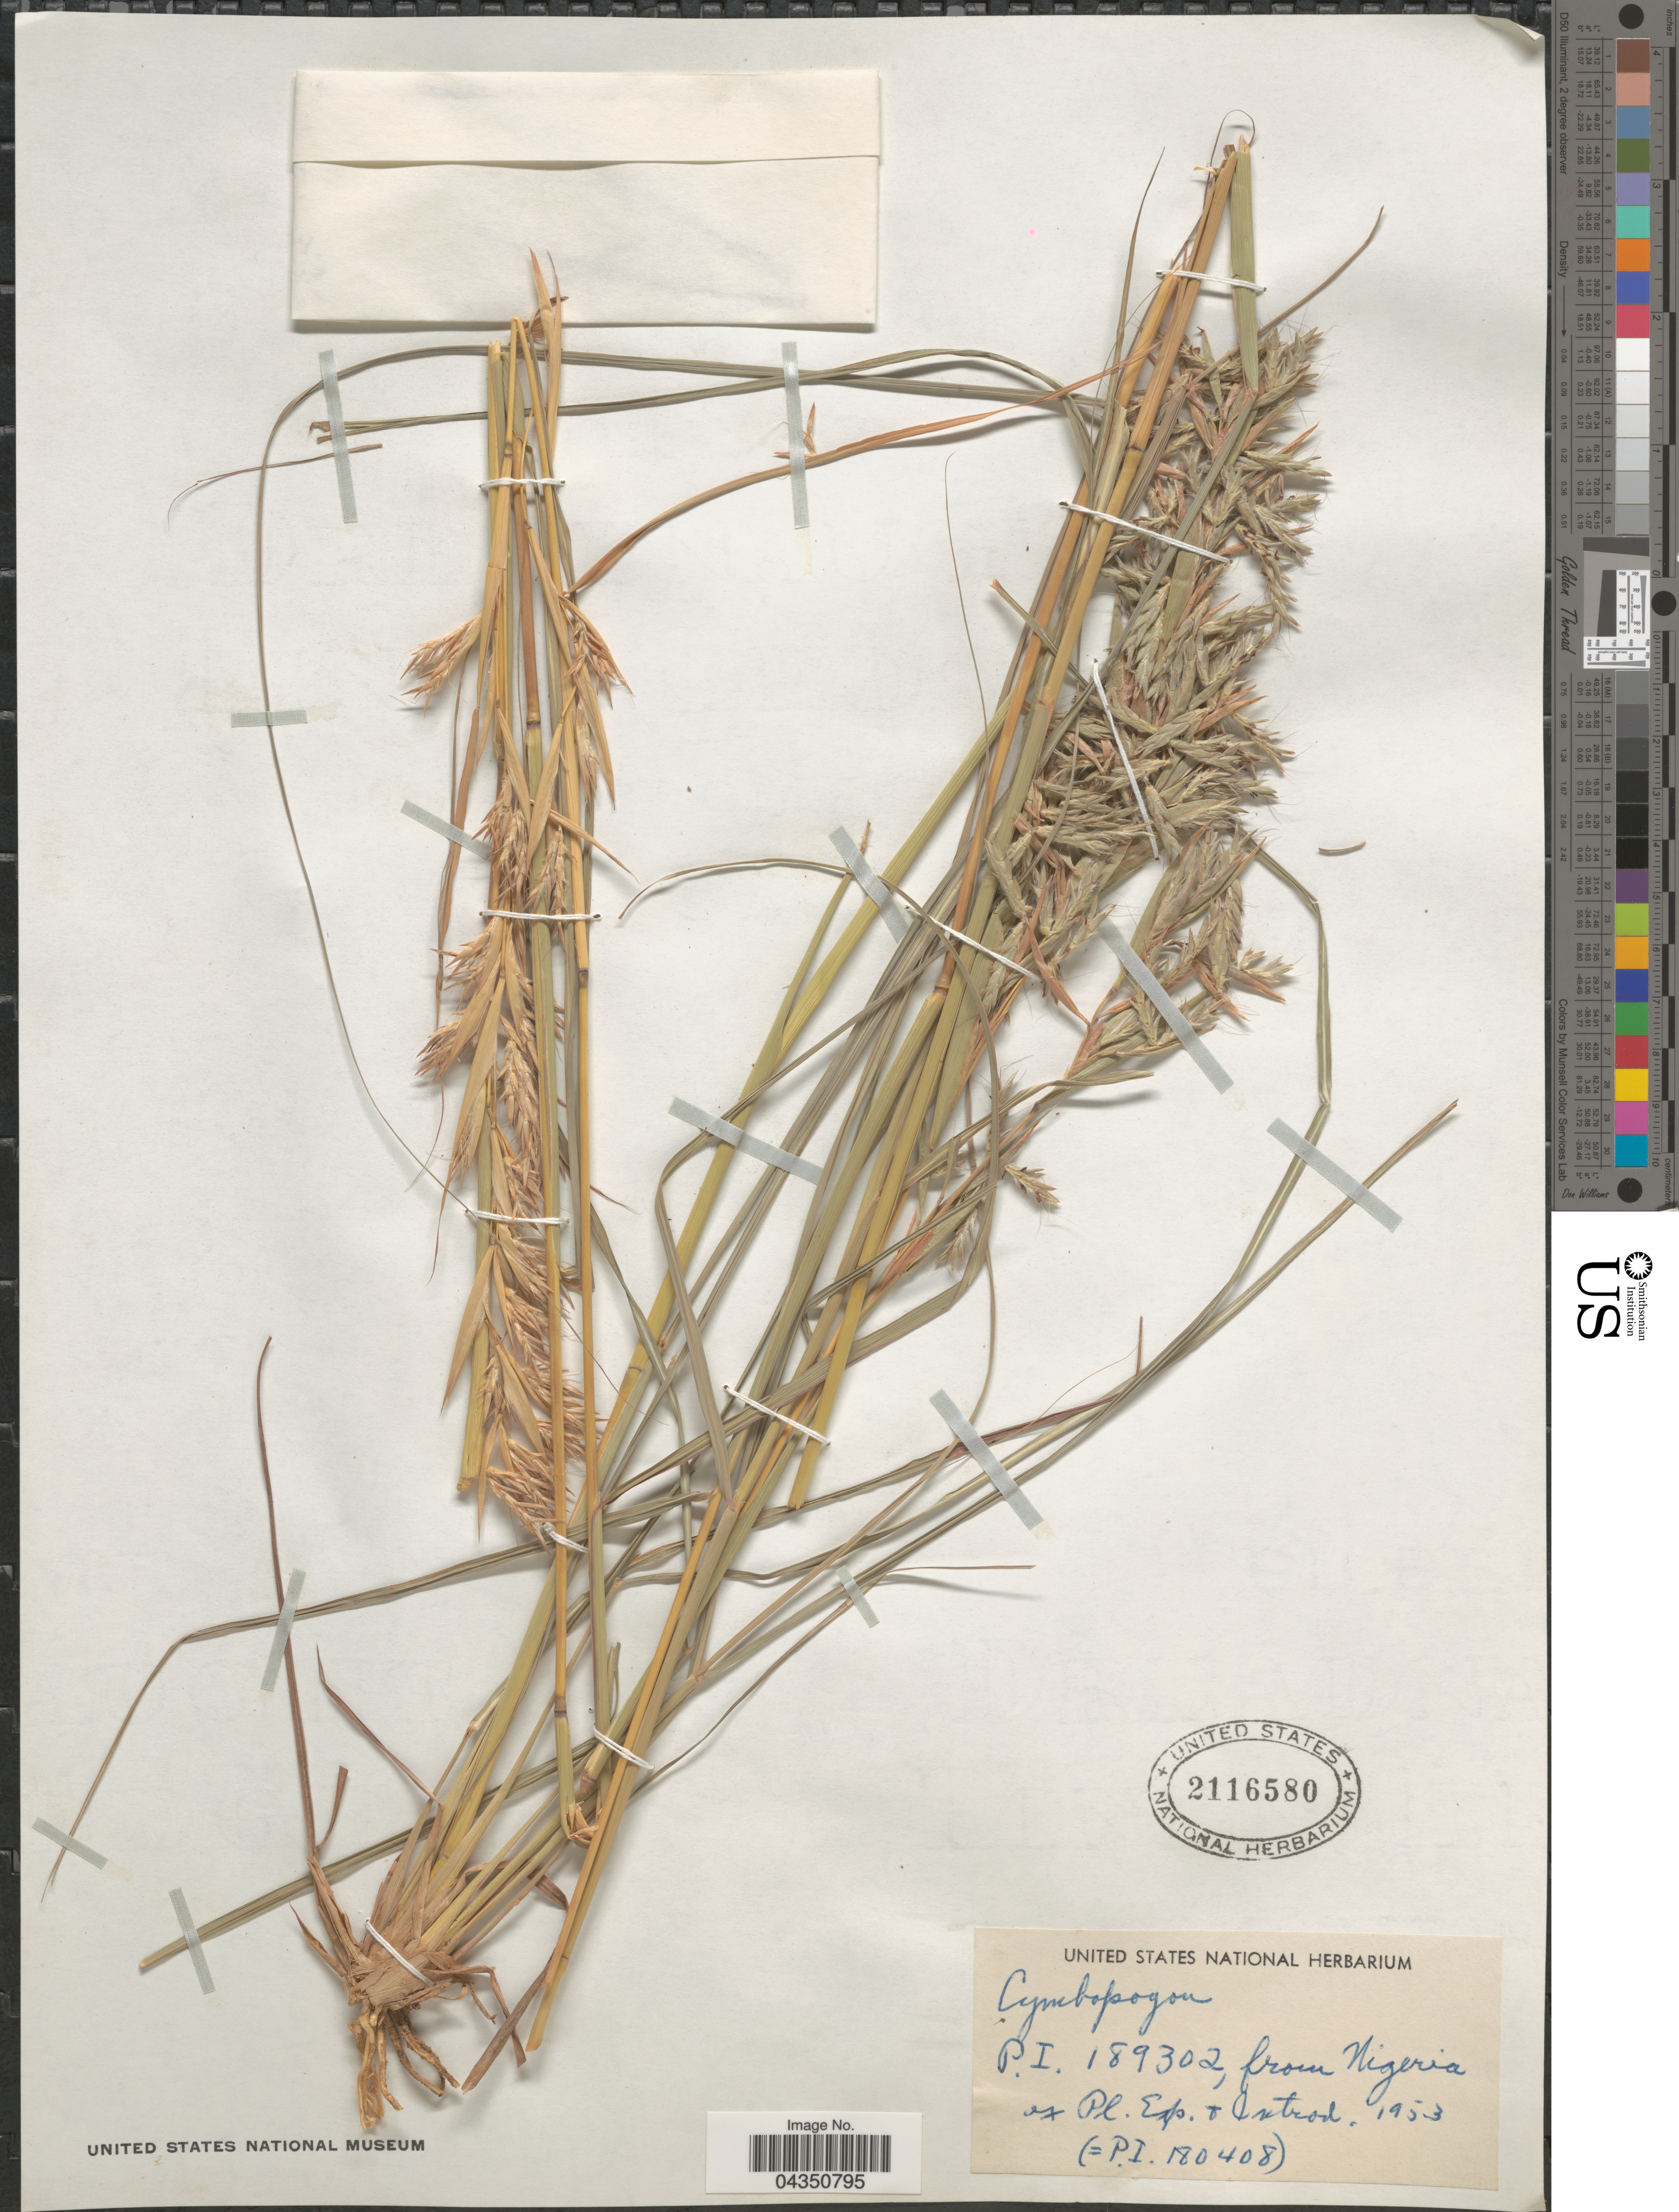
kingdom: Plantae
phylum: Tracheophyta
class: Liliopsida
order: Poales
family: Poaceae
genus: Cymbopogon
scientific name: Cymbopogon sp.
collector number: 180408?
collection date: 1953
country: Nigeria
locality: Exp. + Introd.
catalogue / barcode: US 2116580